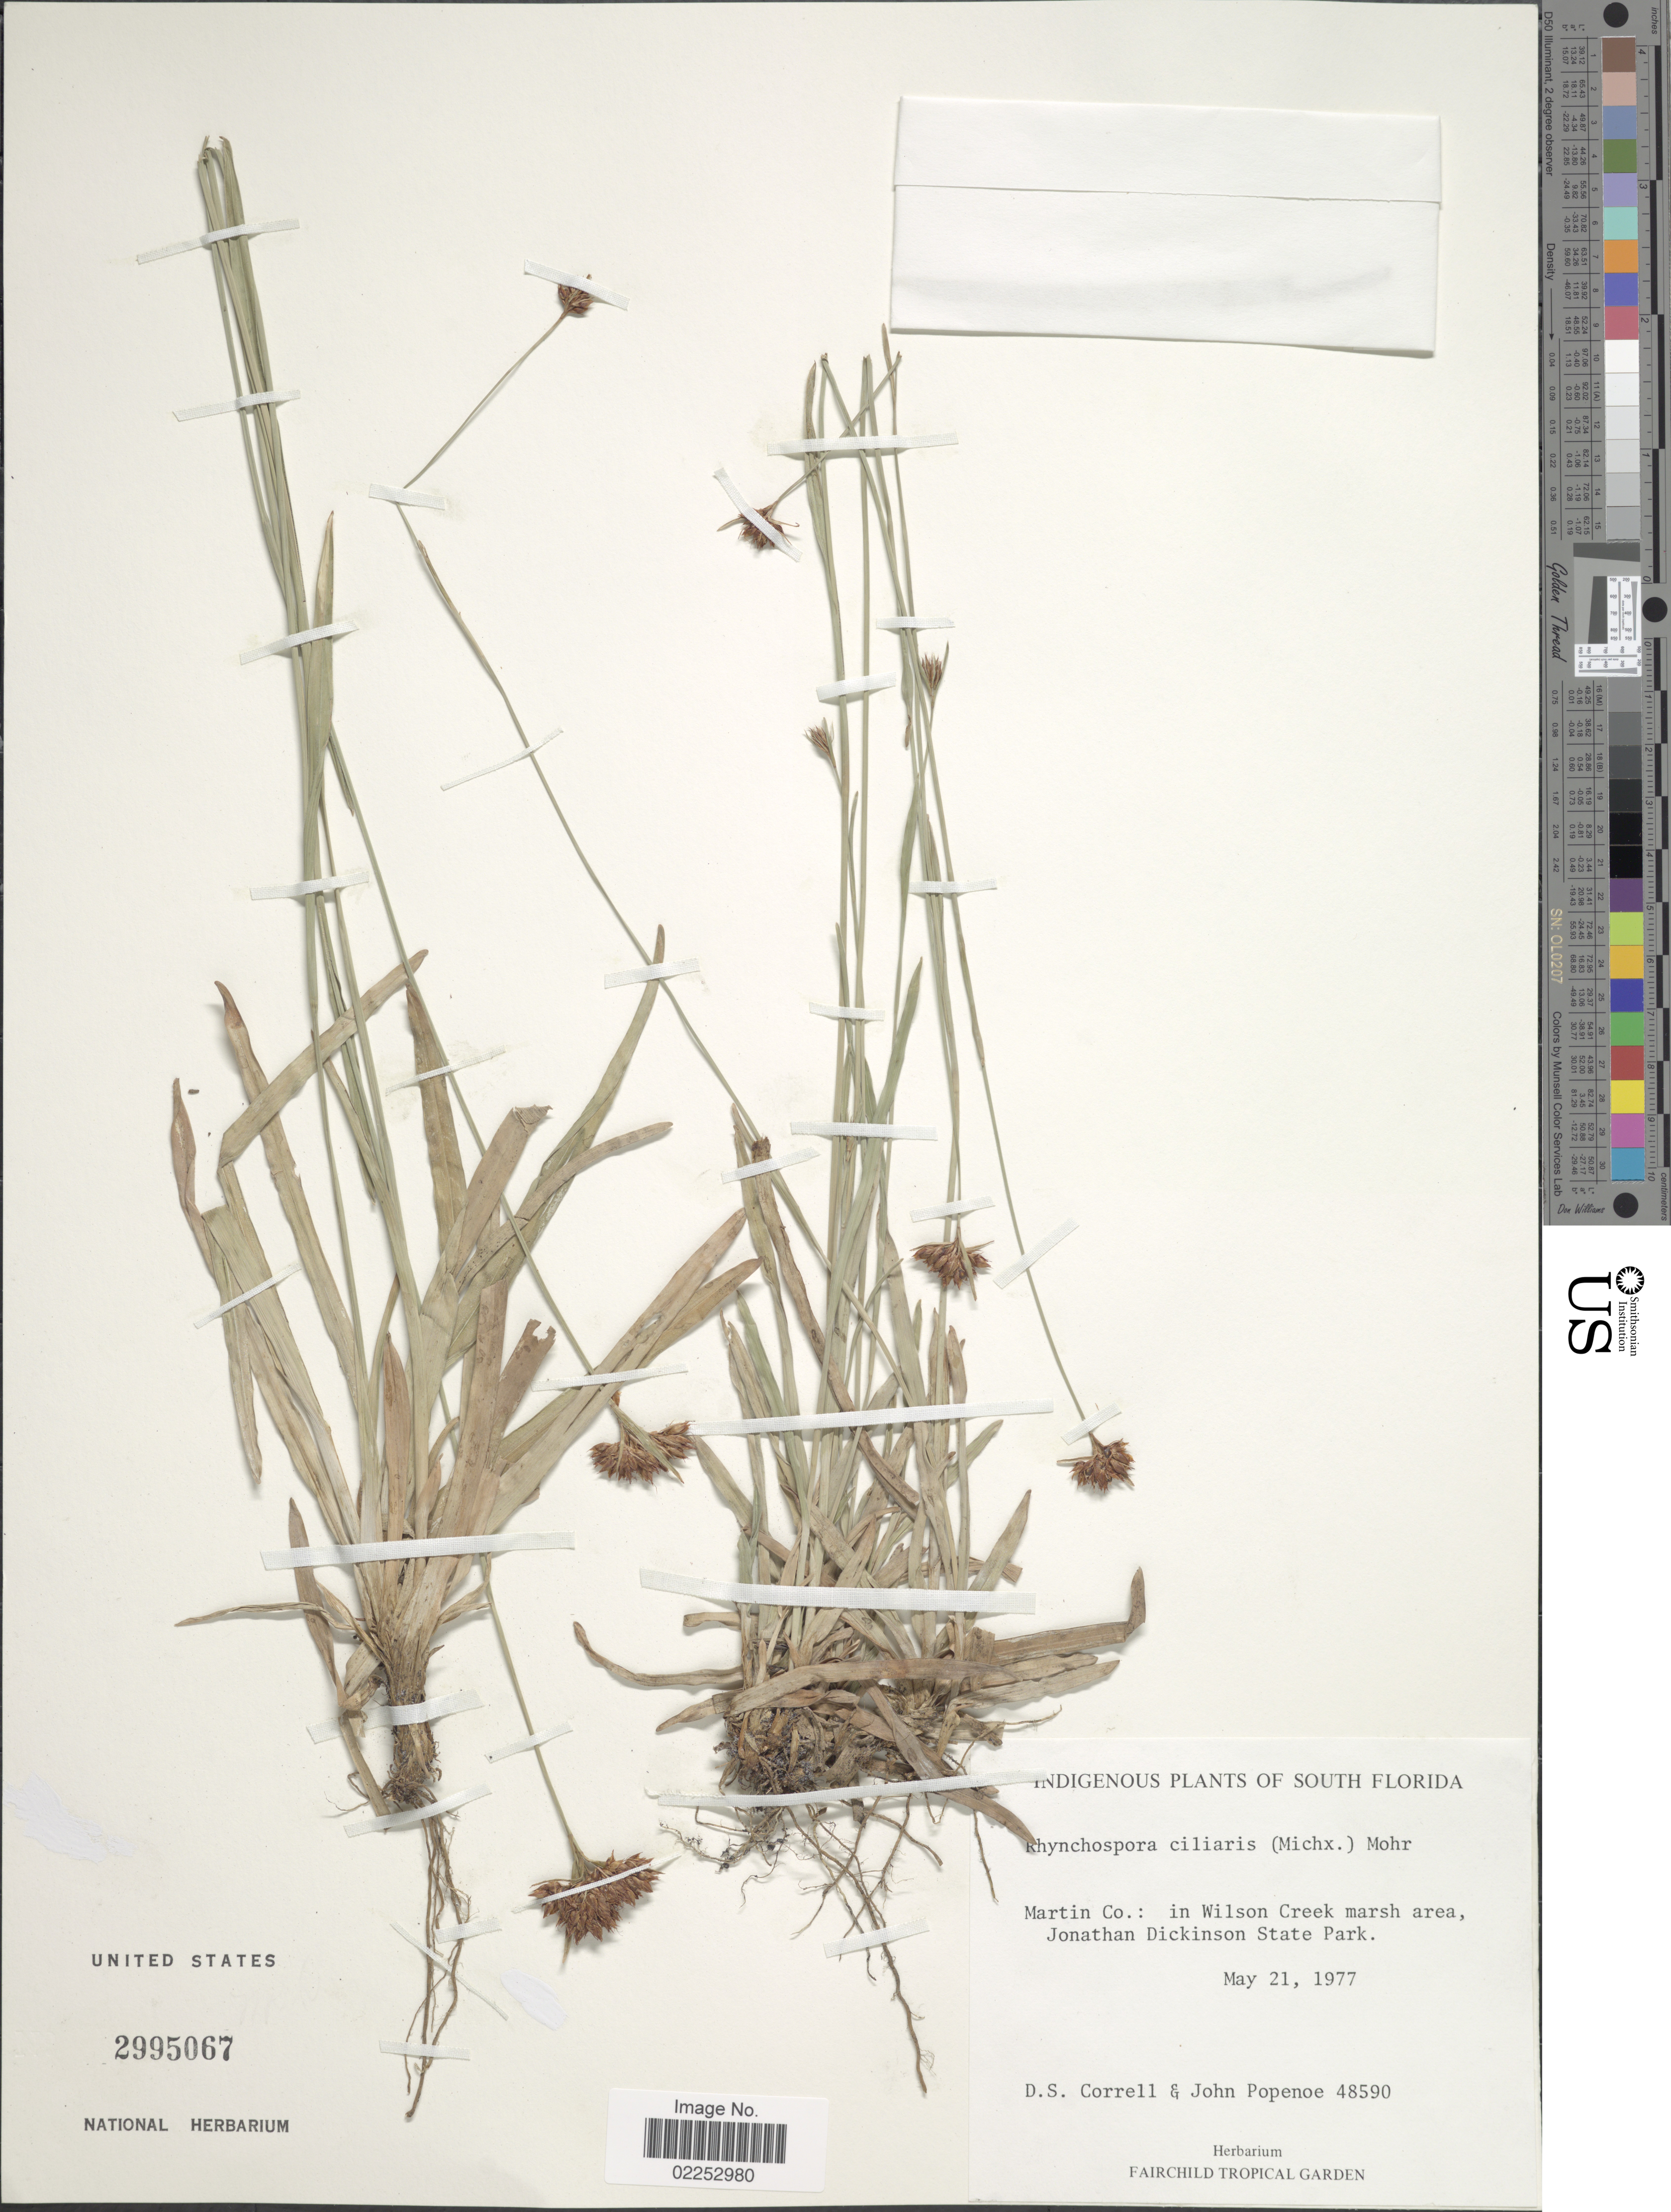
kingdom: Plantae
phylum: Tracheophyta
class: Liliopsida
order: Poales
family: Cyperaceae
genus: Rhynchospora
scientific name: Rhynchospora ciliaris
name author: (Michx.) C. Mohr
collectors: D. S. Correll & J. Popenoe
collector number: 48590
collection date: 1977-05-21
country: United States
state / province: Florida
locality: South Florida. Martin Co.: in Wilson Creek marsh area, Jonathan Dickinson State Park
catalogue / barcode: US 2995067